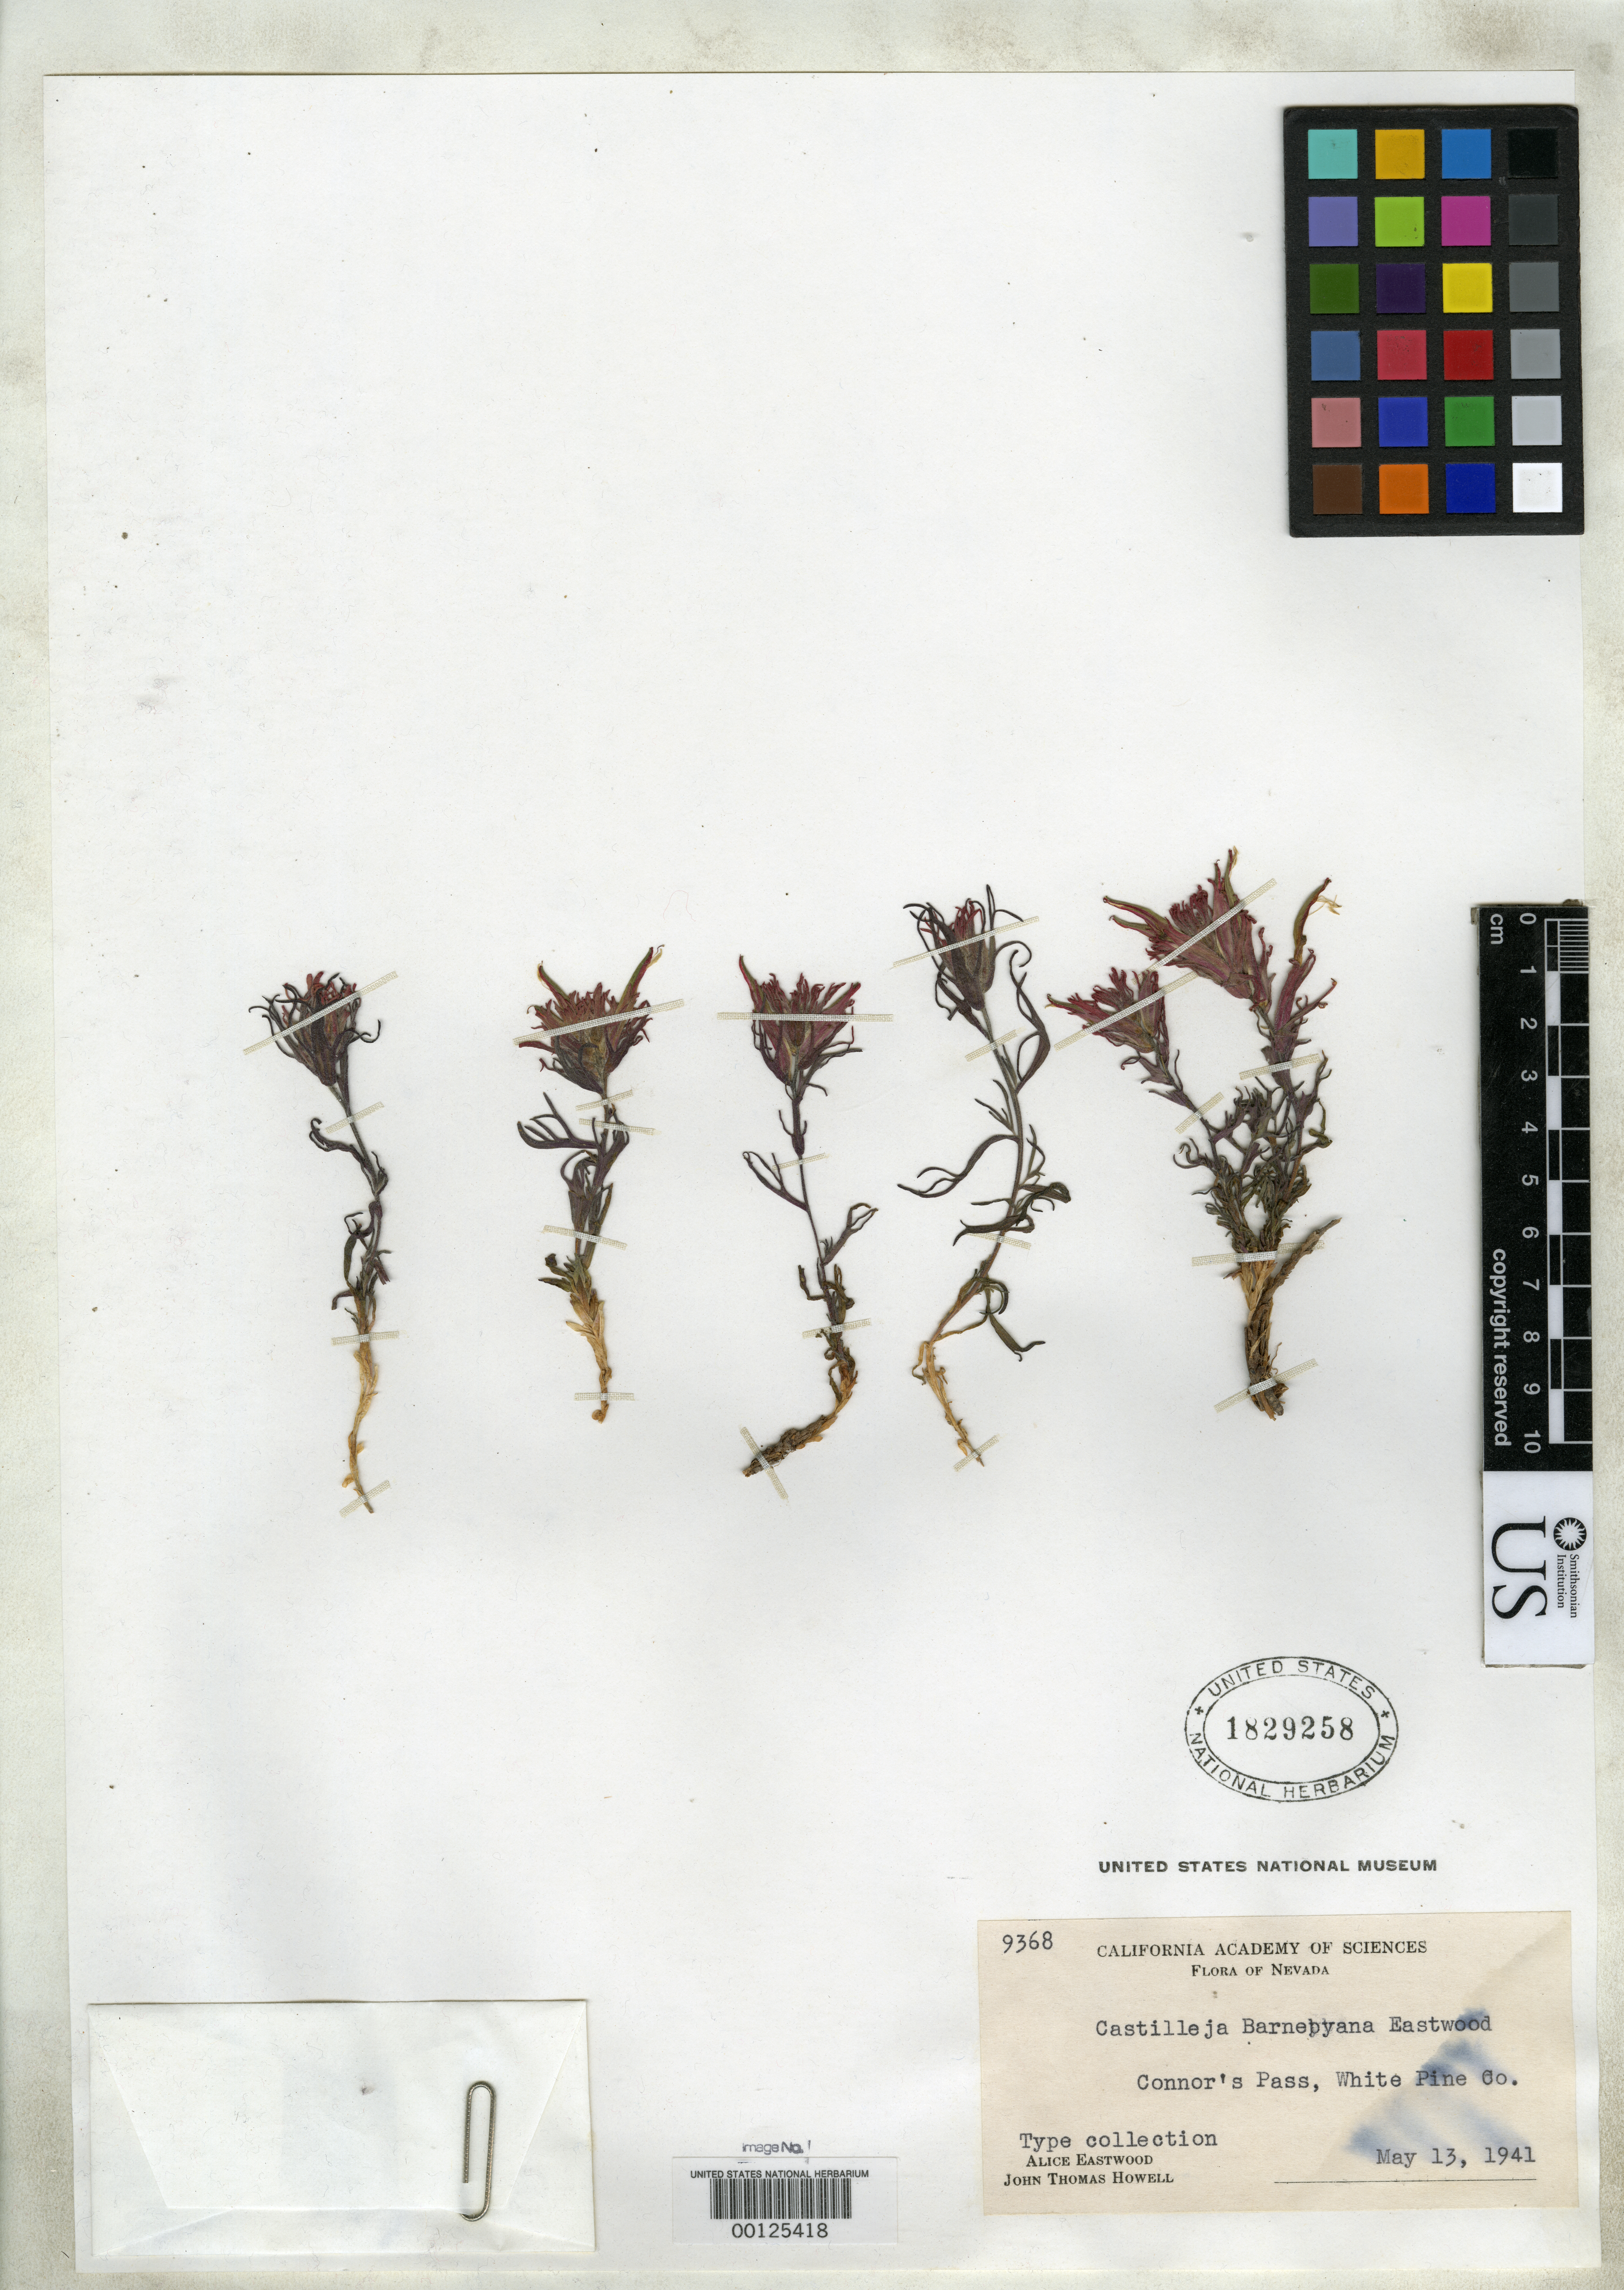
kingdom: Plantae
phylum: Tracheophyta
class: Magnoliopsida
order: Lamiales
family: Orobanchaceae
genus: Castilleja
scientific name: Castilleja barnebyana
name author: Eastw.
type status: Isotype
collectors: A. Eastwood & J. T. Howell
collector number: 9368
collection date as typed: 13 May 1941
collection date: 1941-05-13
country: United States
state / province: Nevada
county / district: White Pine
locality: Connors's Pass.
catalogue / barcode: US 1829258